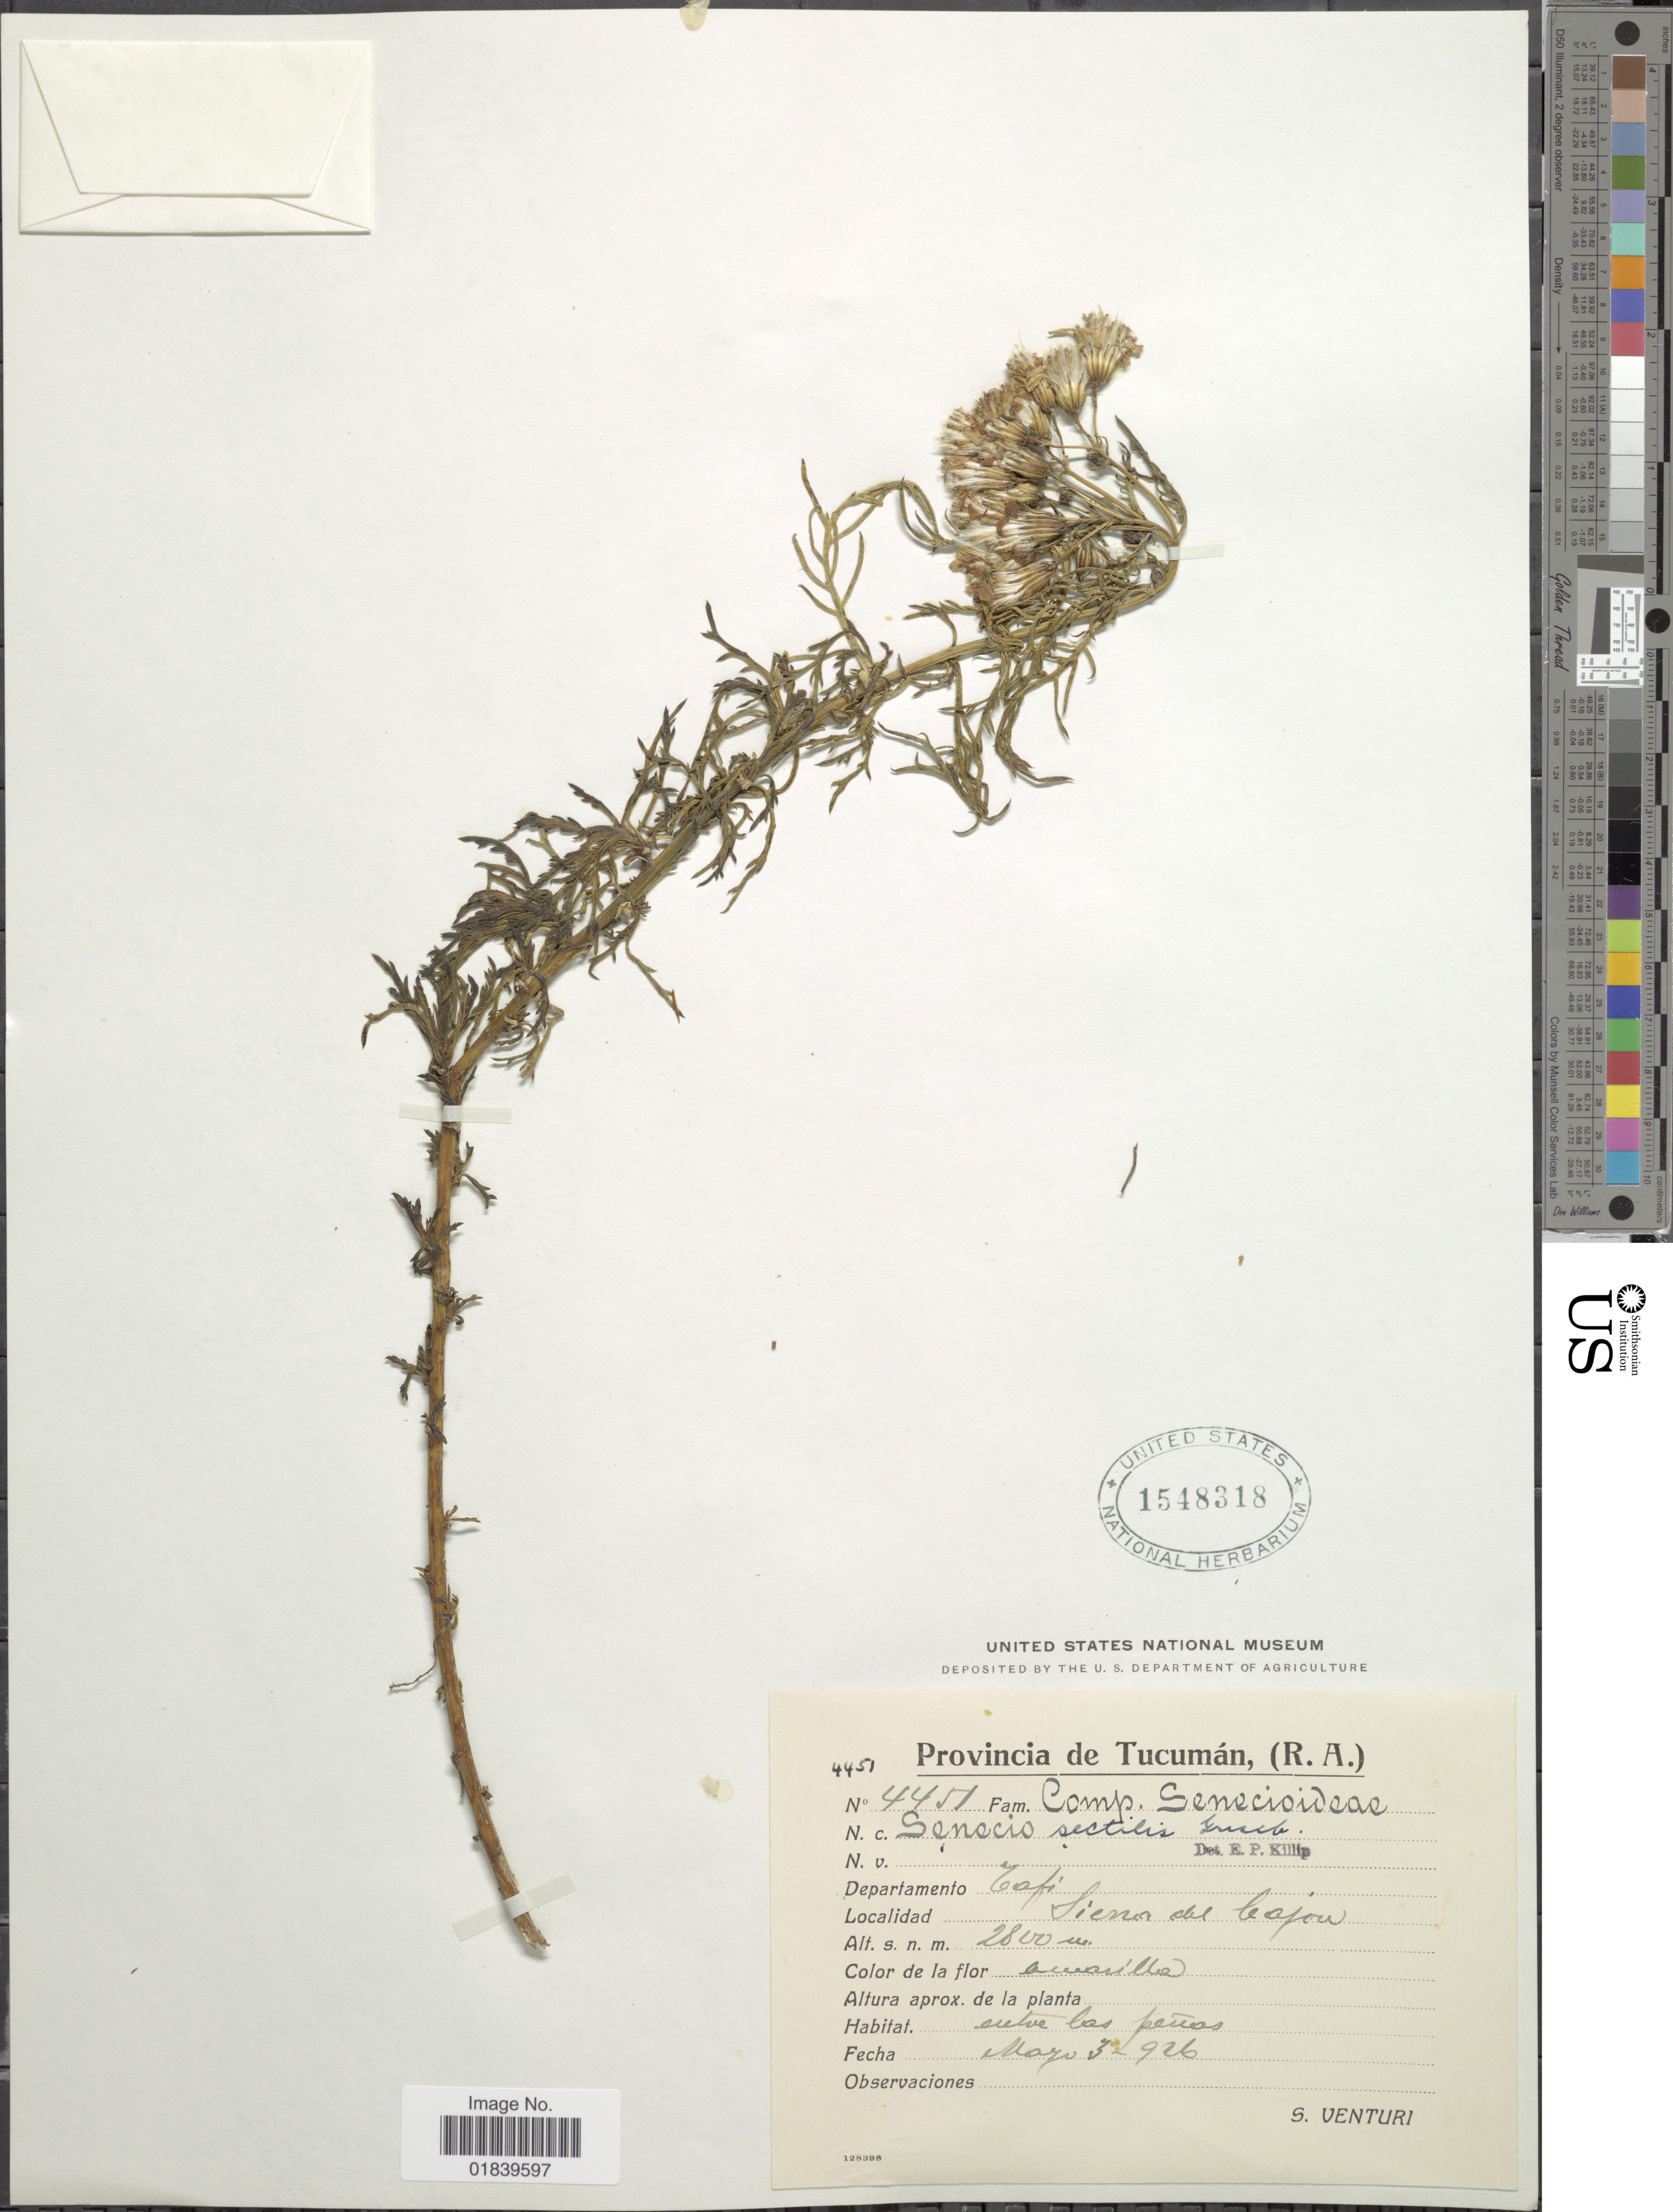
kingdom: Plantae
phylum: Tracheophyta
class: Magnoliopsida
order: Asterales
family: Asteraceae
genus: Senecio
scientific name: Senecio sectilis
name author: Griseb.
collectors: S. Venturi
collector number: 4451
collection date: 1926-03-03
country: Argentina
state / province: Tucumán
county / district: Tafí Viejo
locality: Sierra del Cajón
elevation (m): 2800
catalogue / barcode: US 1548318